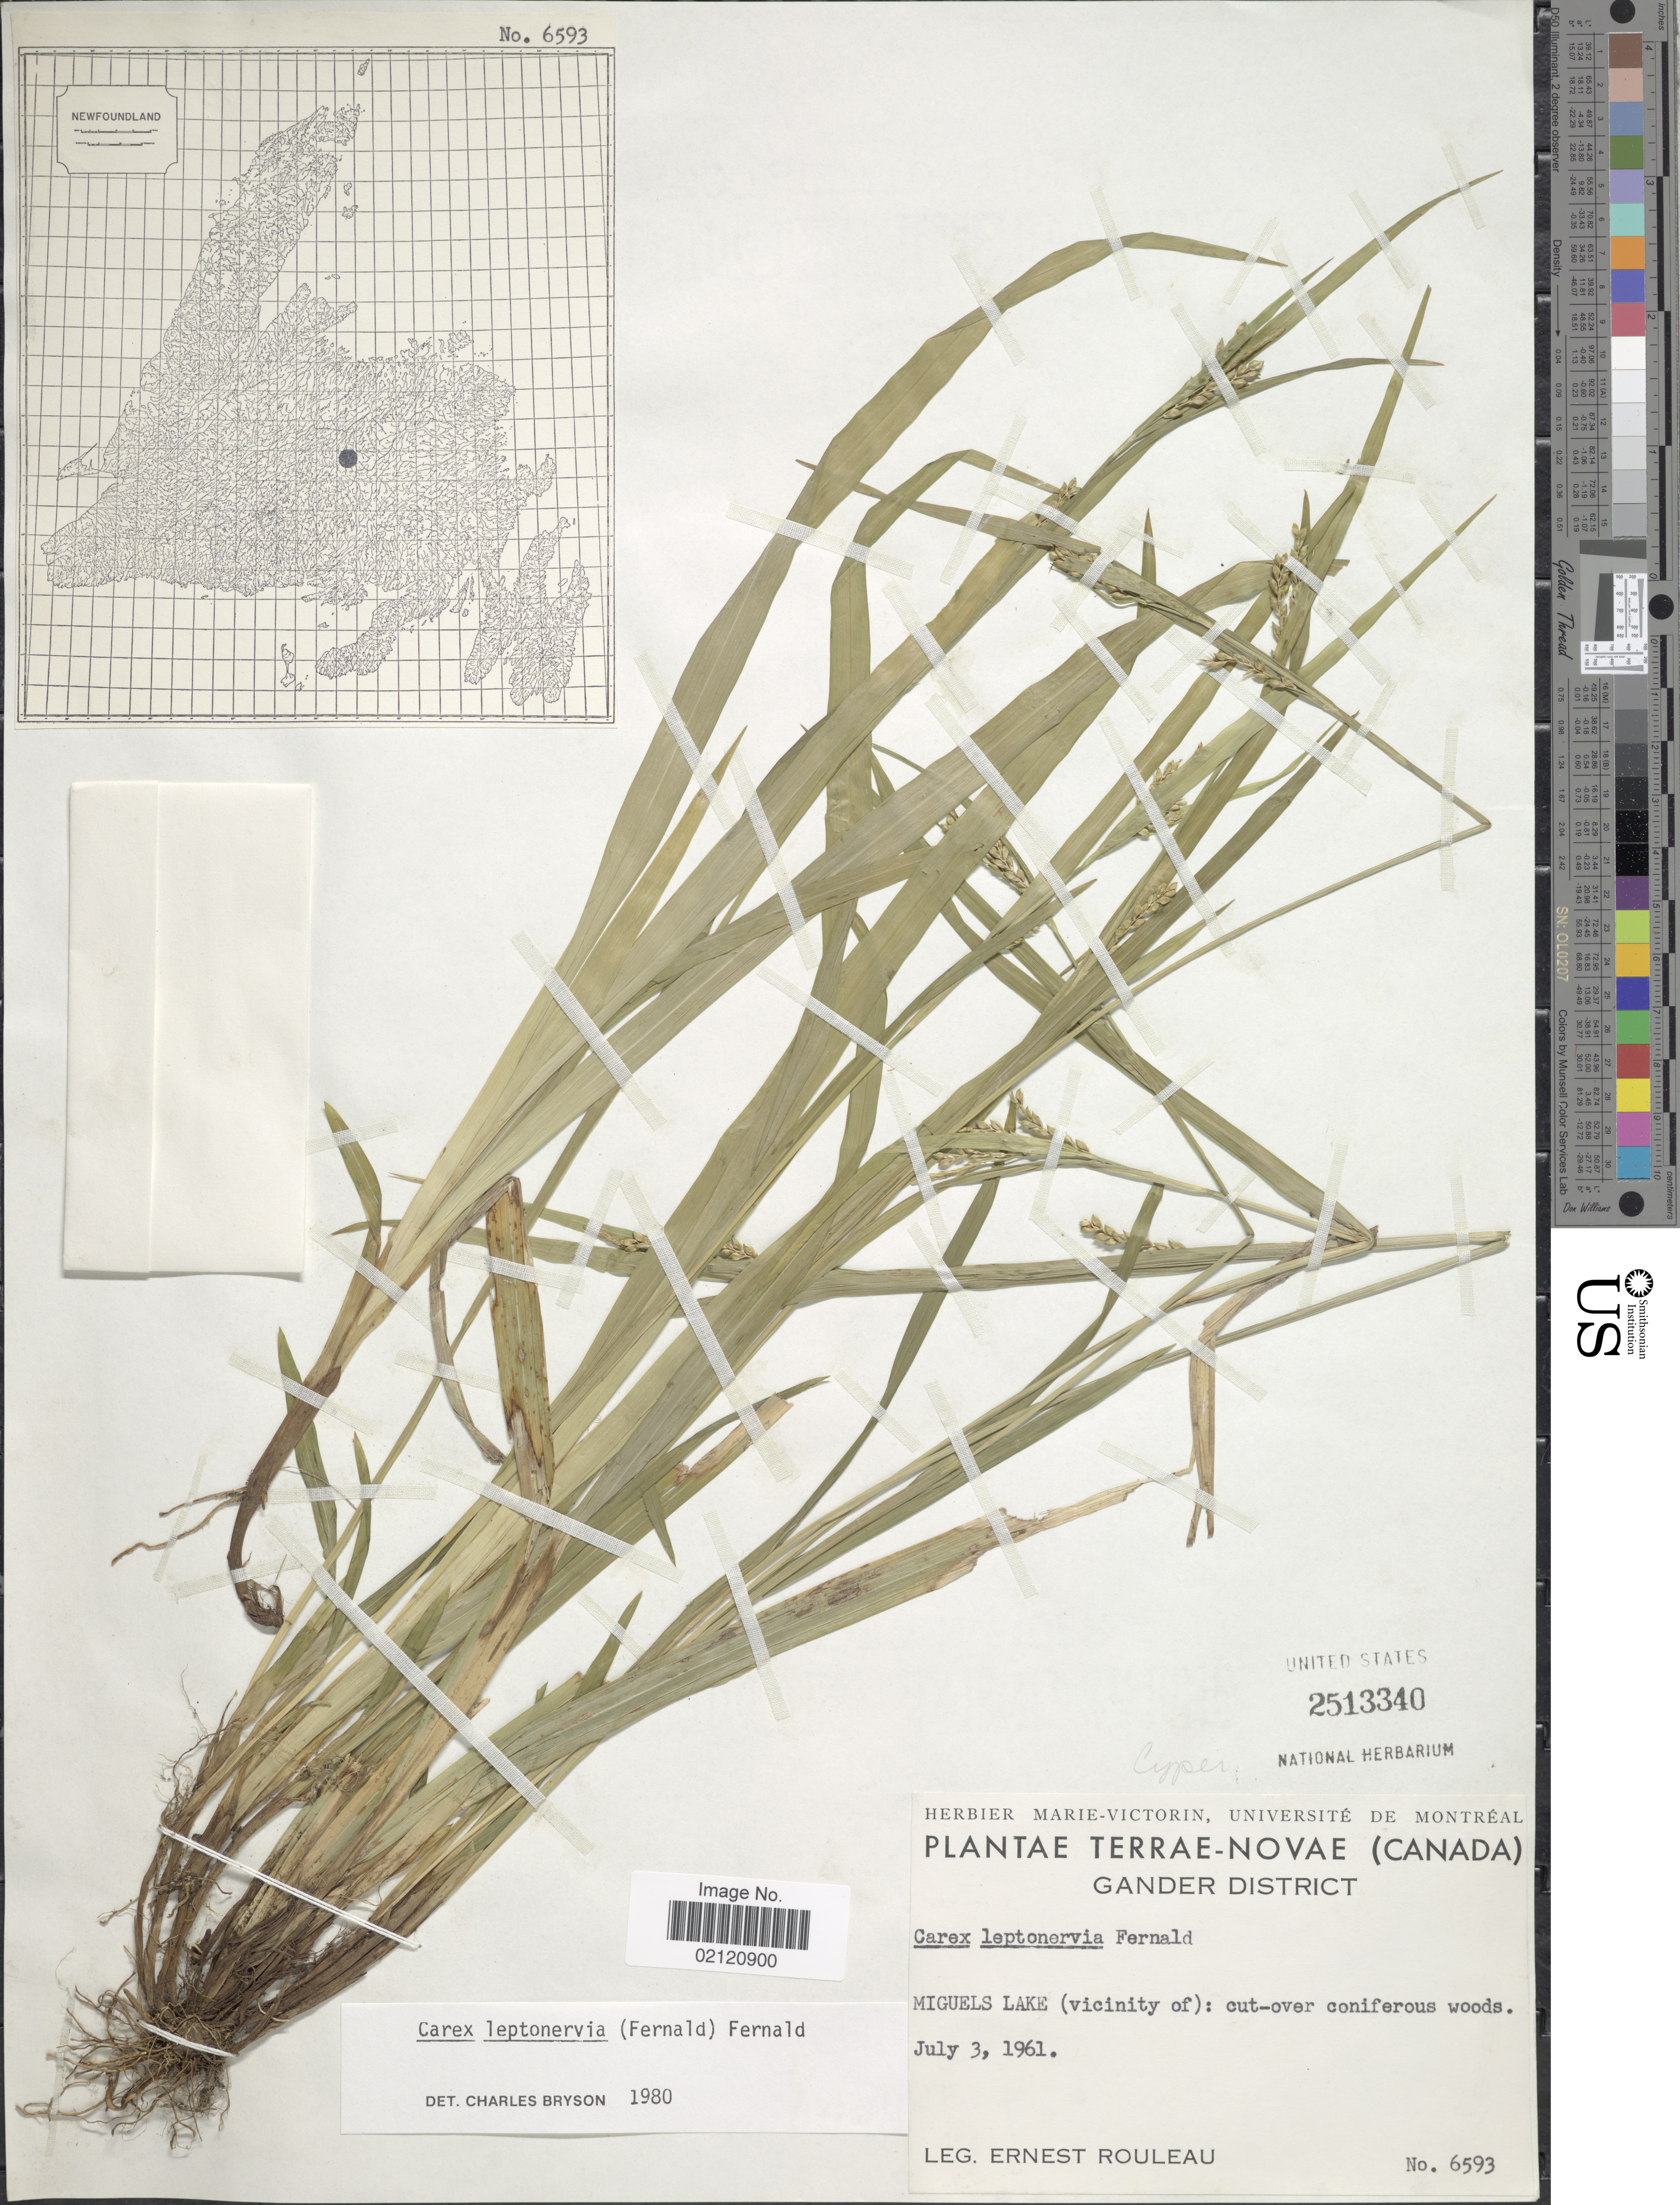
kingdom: Plantae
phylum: Tracheophyta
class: Liliopsida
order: Poales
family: Cyperaceae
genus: Carex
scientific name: Carex leptonervia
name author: (Fernald) Fernald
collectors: E. Rouleau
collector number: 6593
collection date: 1961-07-03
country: Canada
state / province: Newfoundland and Labrador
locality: Terrae-Novae, Gander District, Miguels Lake (vicinity of) : cut over coniferous woods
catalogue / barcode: US 2513340